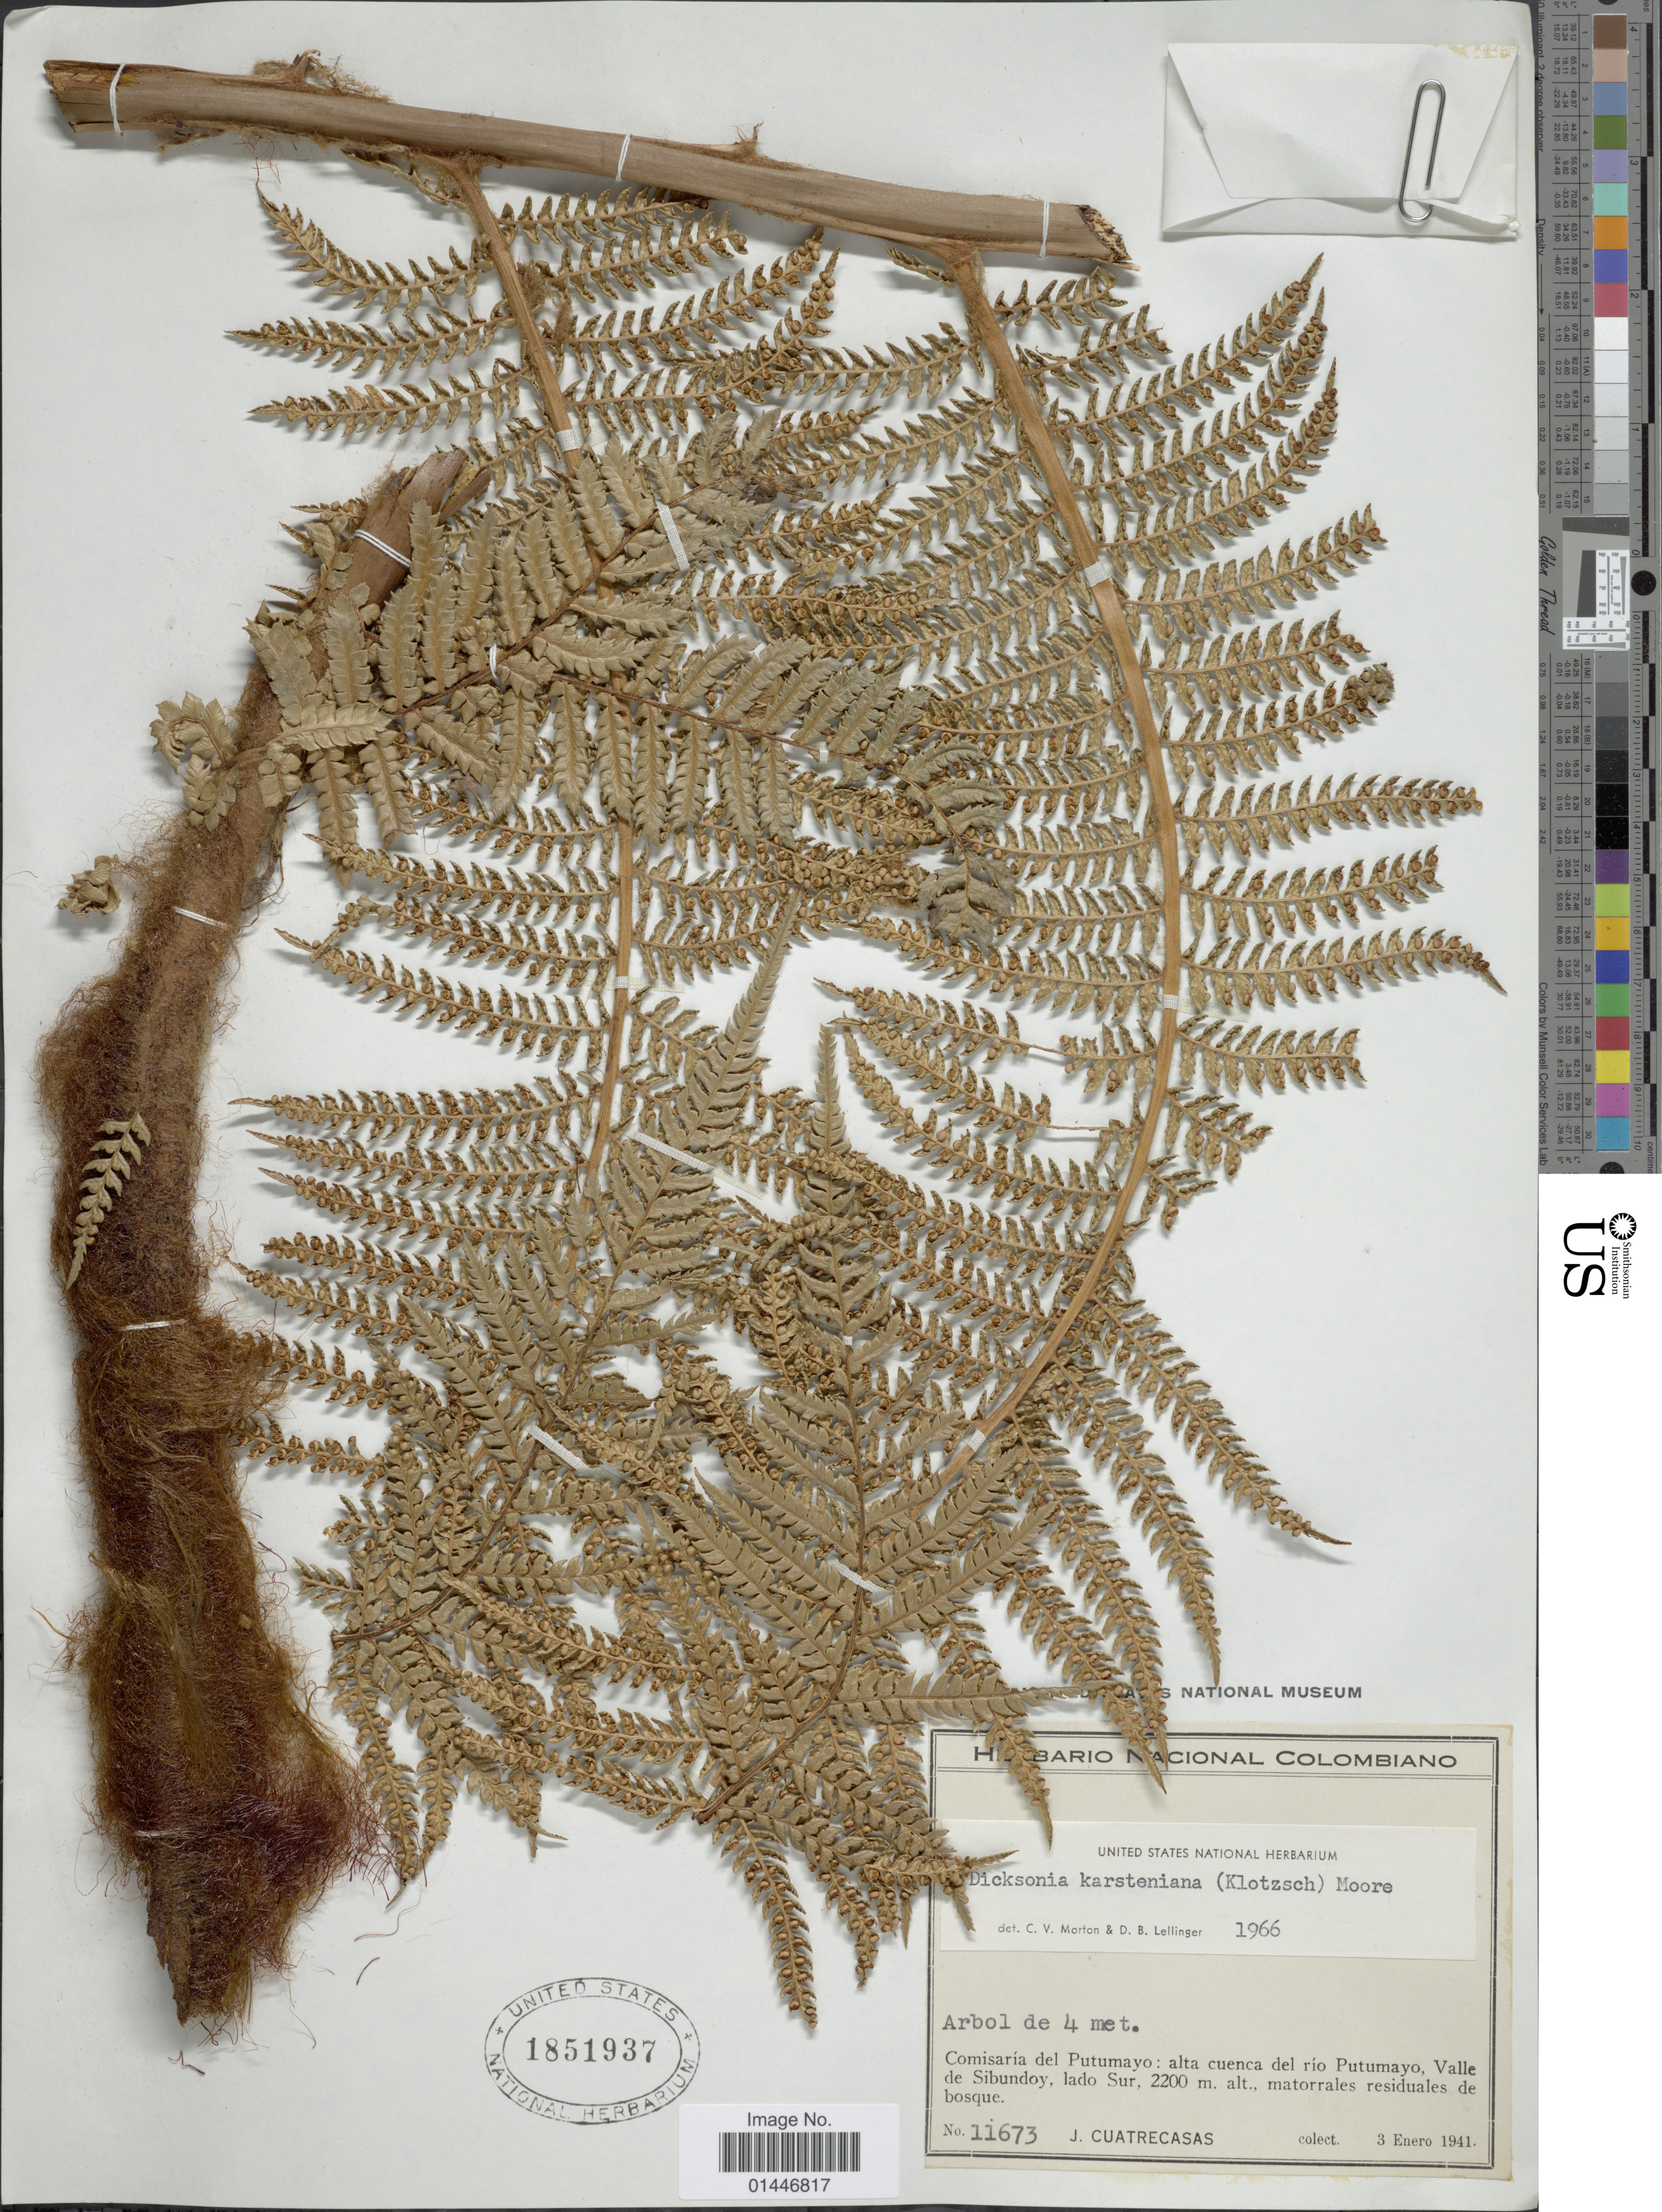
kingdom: Plantae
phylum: Tracheophyta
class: Polypodiopsida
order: Cyatheales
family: Dicksoniaceae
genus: Dicksonia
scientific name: Dicksonia novogranadensis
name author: (Domin)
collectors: J. Cuatrecasas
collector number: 11673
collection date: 1941-01-03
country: Colombia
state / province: Putumayo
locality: Alta cuenca del rio Putumayo, Valle de Sibundoy, lado Sur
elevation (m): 2200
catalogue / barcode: US 1851937